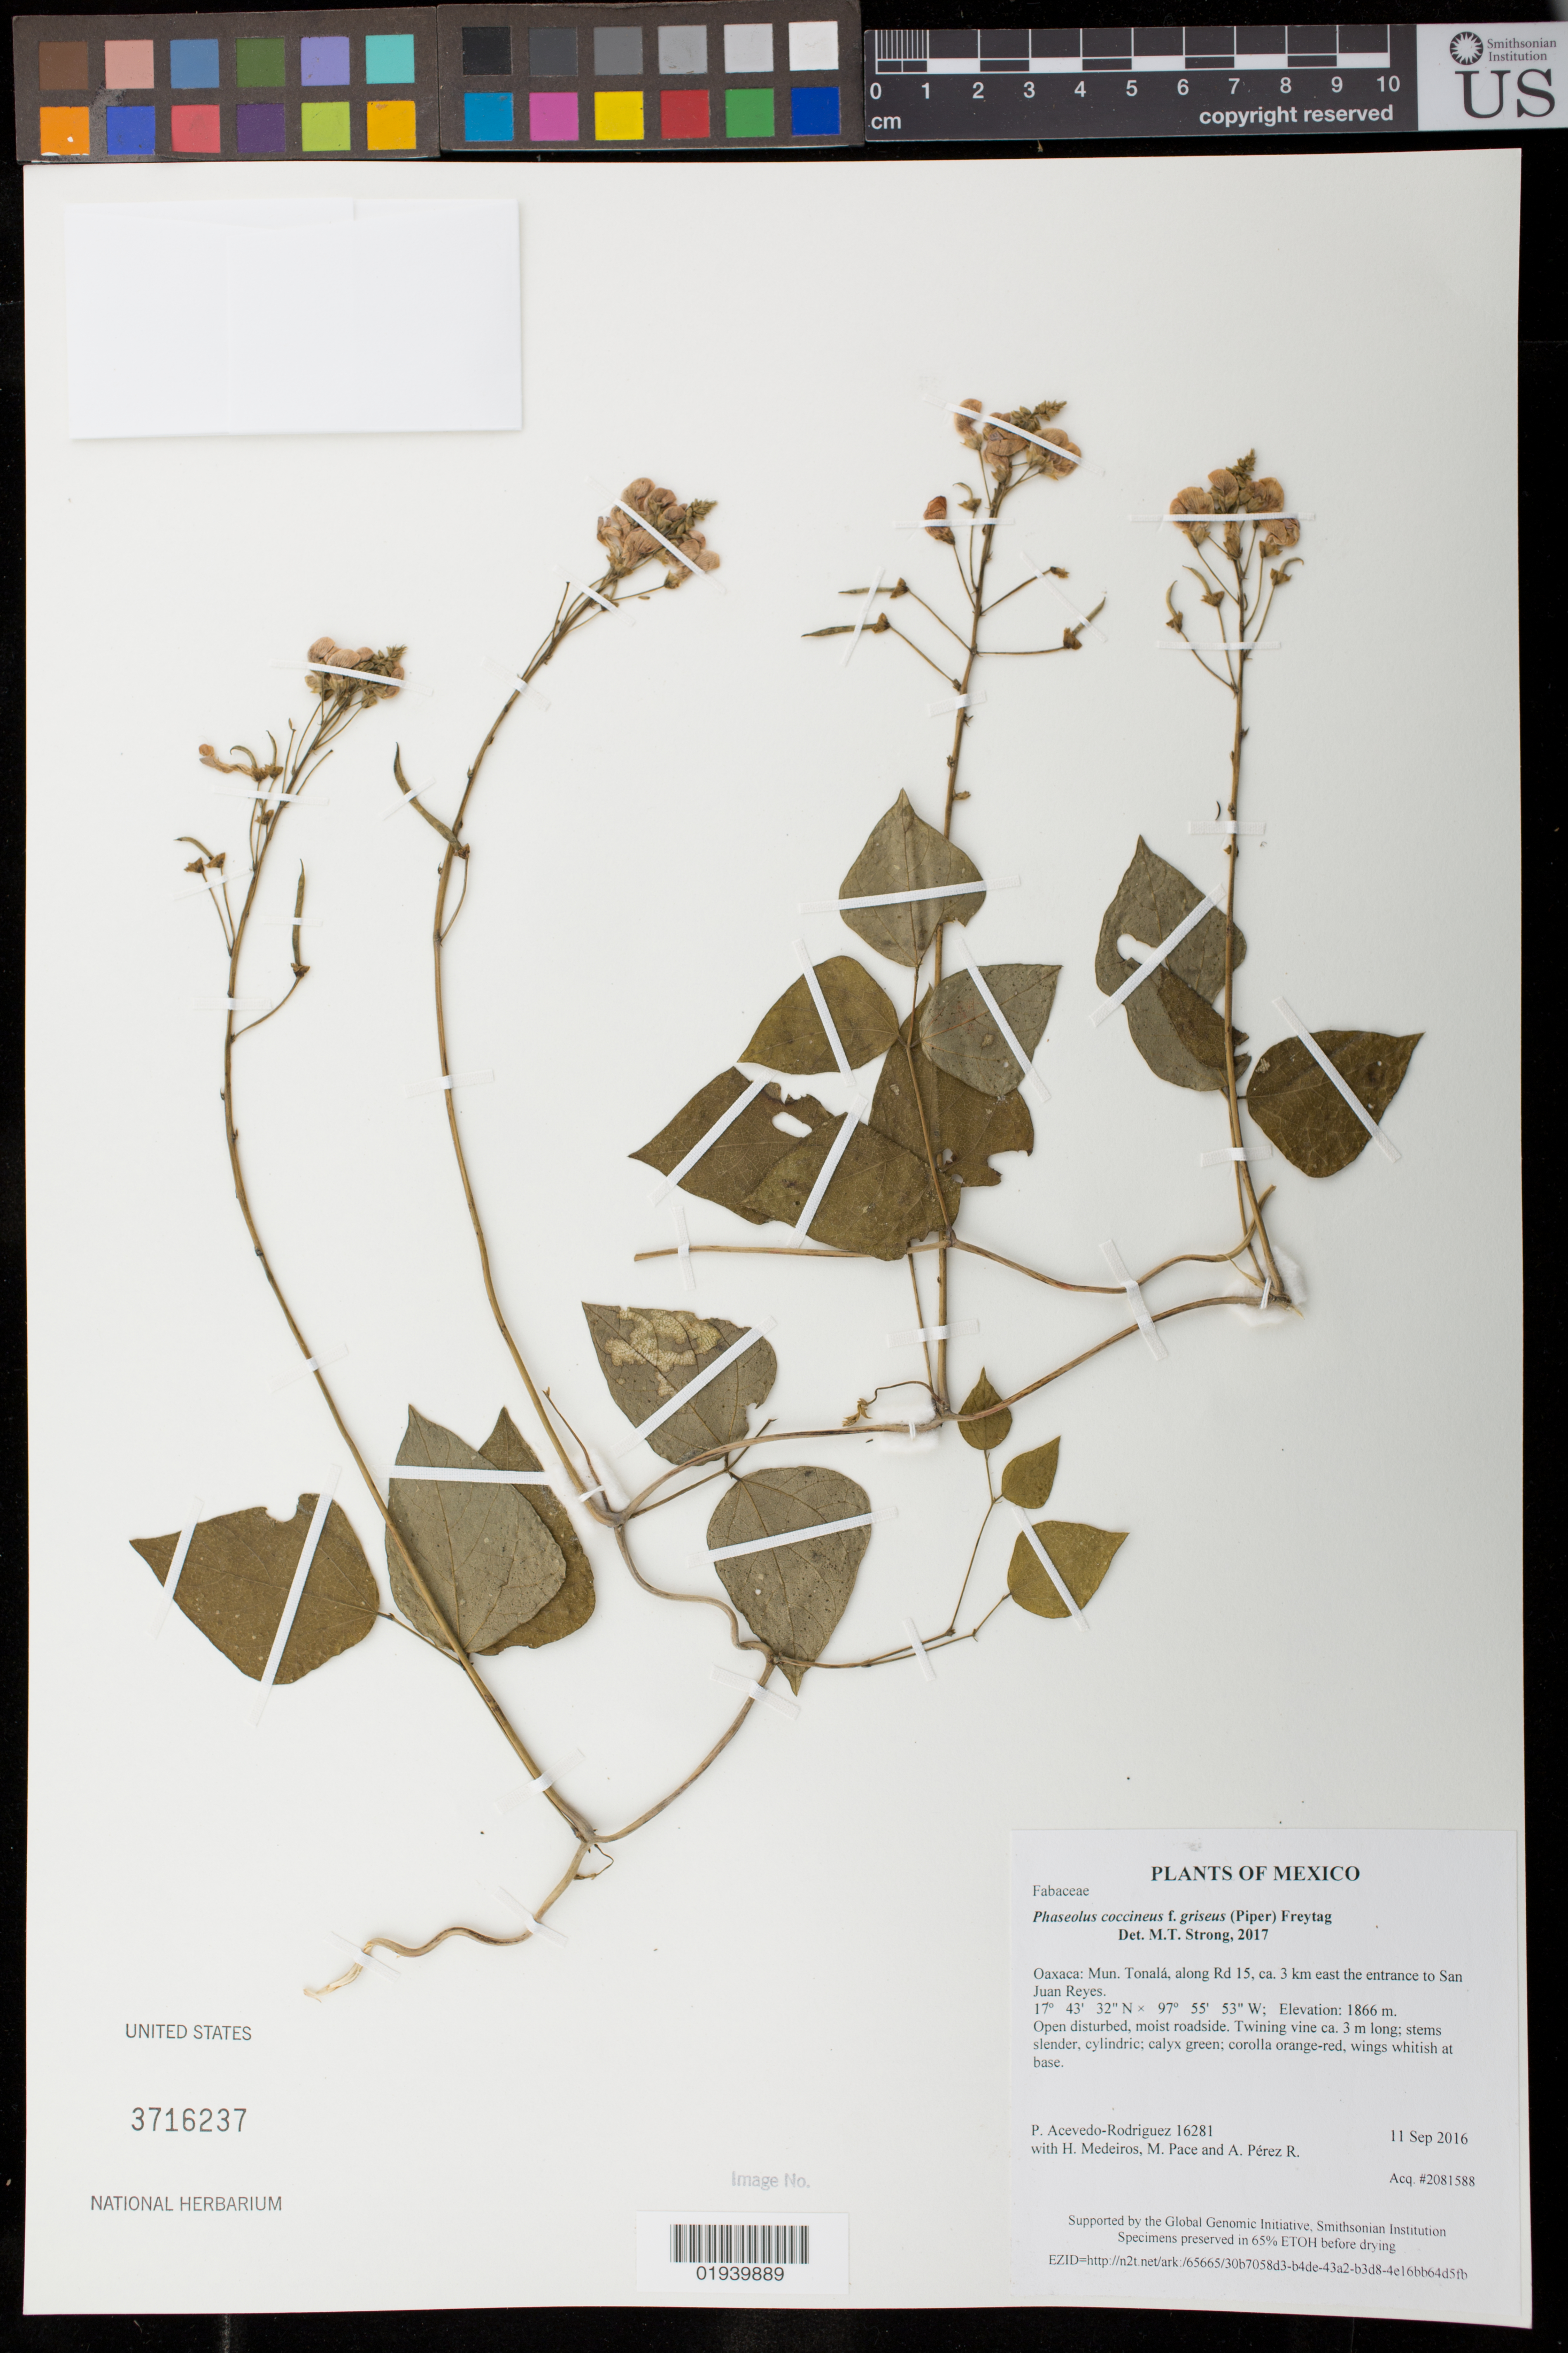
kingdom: Plantae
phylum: Tracheophyta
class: Magnoliopsida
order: Fabales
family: Fabaceae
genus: Phaseolus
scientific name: Phaseolus coccineus var. griseus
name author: (Piper) Freytag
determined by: Strong, M. T., (US), Smithsonian Institution - National Museum of Natural History (UNITED STATES)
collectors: P. Acevedo-Rodr., H. Medeiros, M. R. Pace & A. Pérez R.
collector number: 16281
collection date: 2016-09-11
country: Mexico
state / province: Oaxaca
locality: Mun. Tonalá, along Rd 15, ca. 3 km east the entrance to San Juan Reyes.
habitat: Open disturbed, moist roadside.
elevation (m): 1866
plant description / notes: US, NY, MO, K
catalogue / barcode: US 3716237